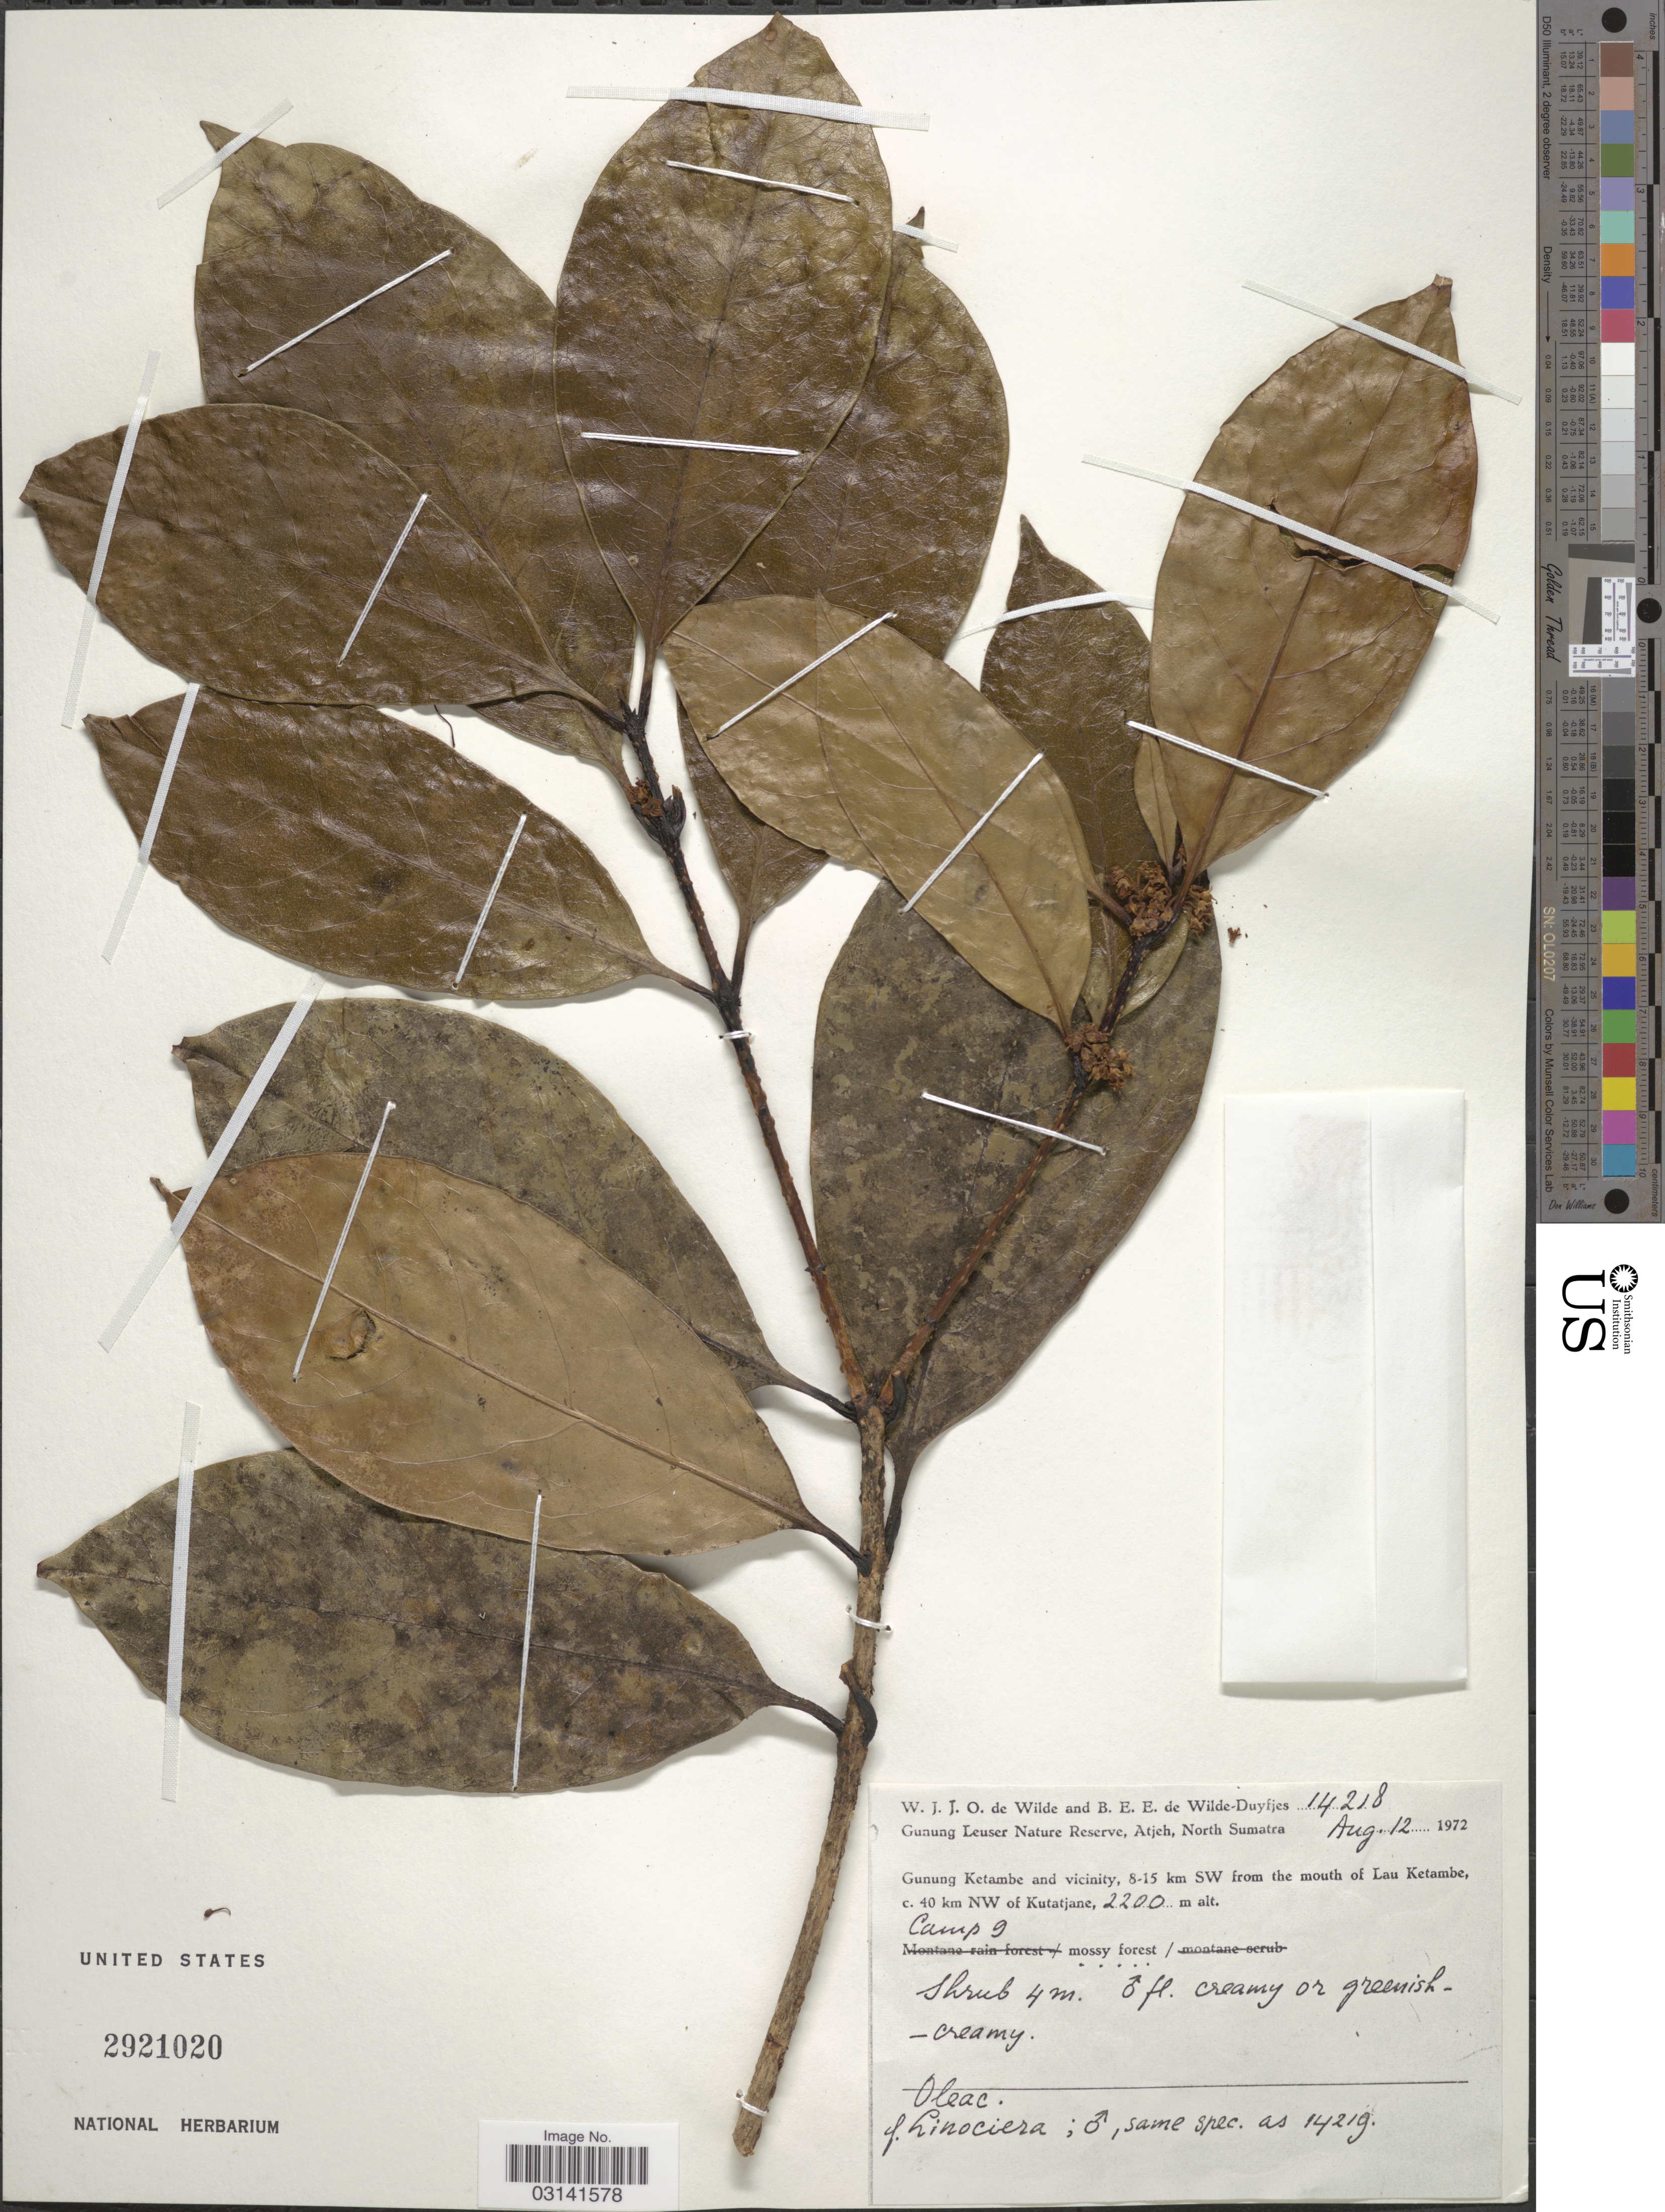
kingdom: Plantae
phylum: Tracheophyta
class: Magnoliopsida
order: Lamiales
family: Oleaceae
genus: Linociera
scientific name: Linociera sp.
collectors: W. J. de Wilde & B. E. de Wilde-Duyfjes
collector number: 14218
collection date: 1972-08-12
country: Indonesia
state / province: Sumatra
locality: Gunung Leuser Nature Reserve, Atjeh, North Sumatra. Gunung Ketambe and vicinity, 8-15 km SW from the mouth of Lau Ketambe, c. 40 km NW of Kutatjane, Camp 9.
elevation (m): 2200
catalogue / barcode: US 2921020